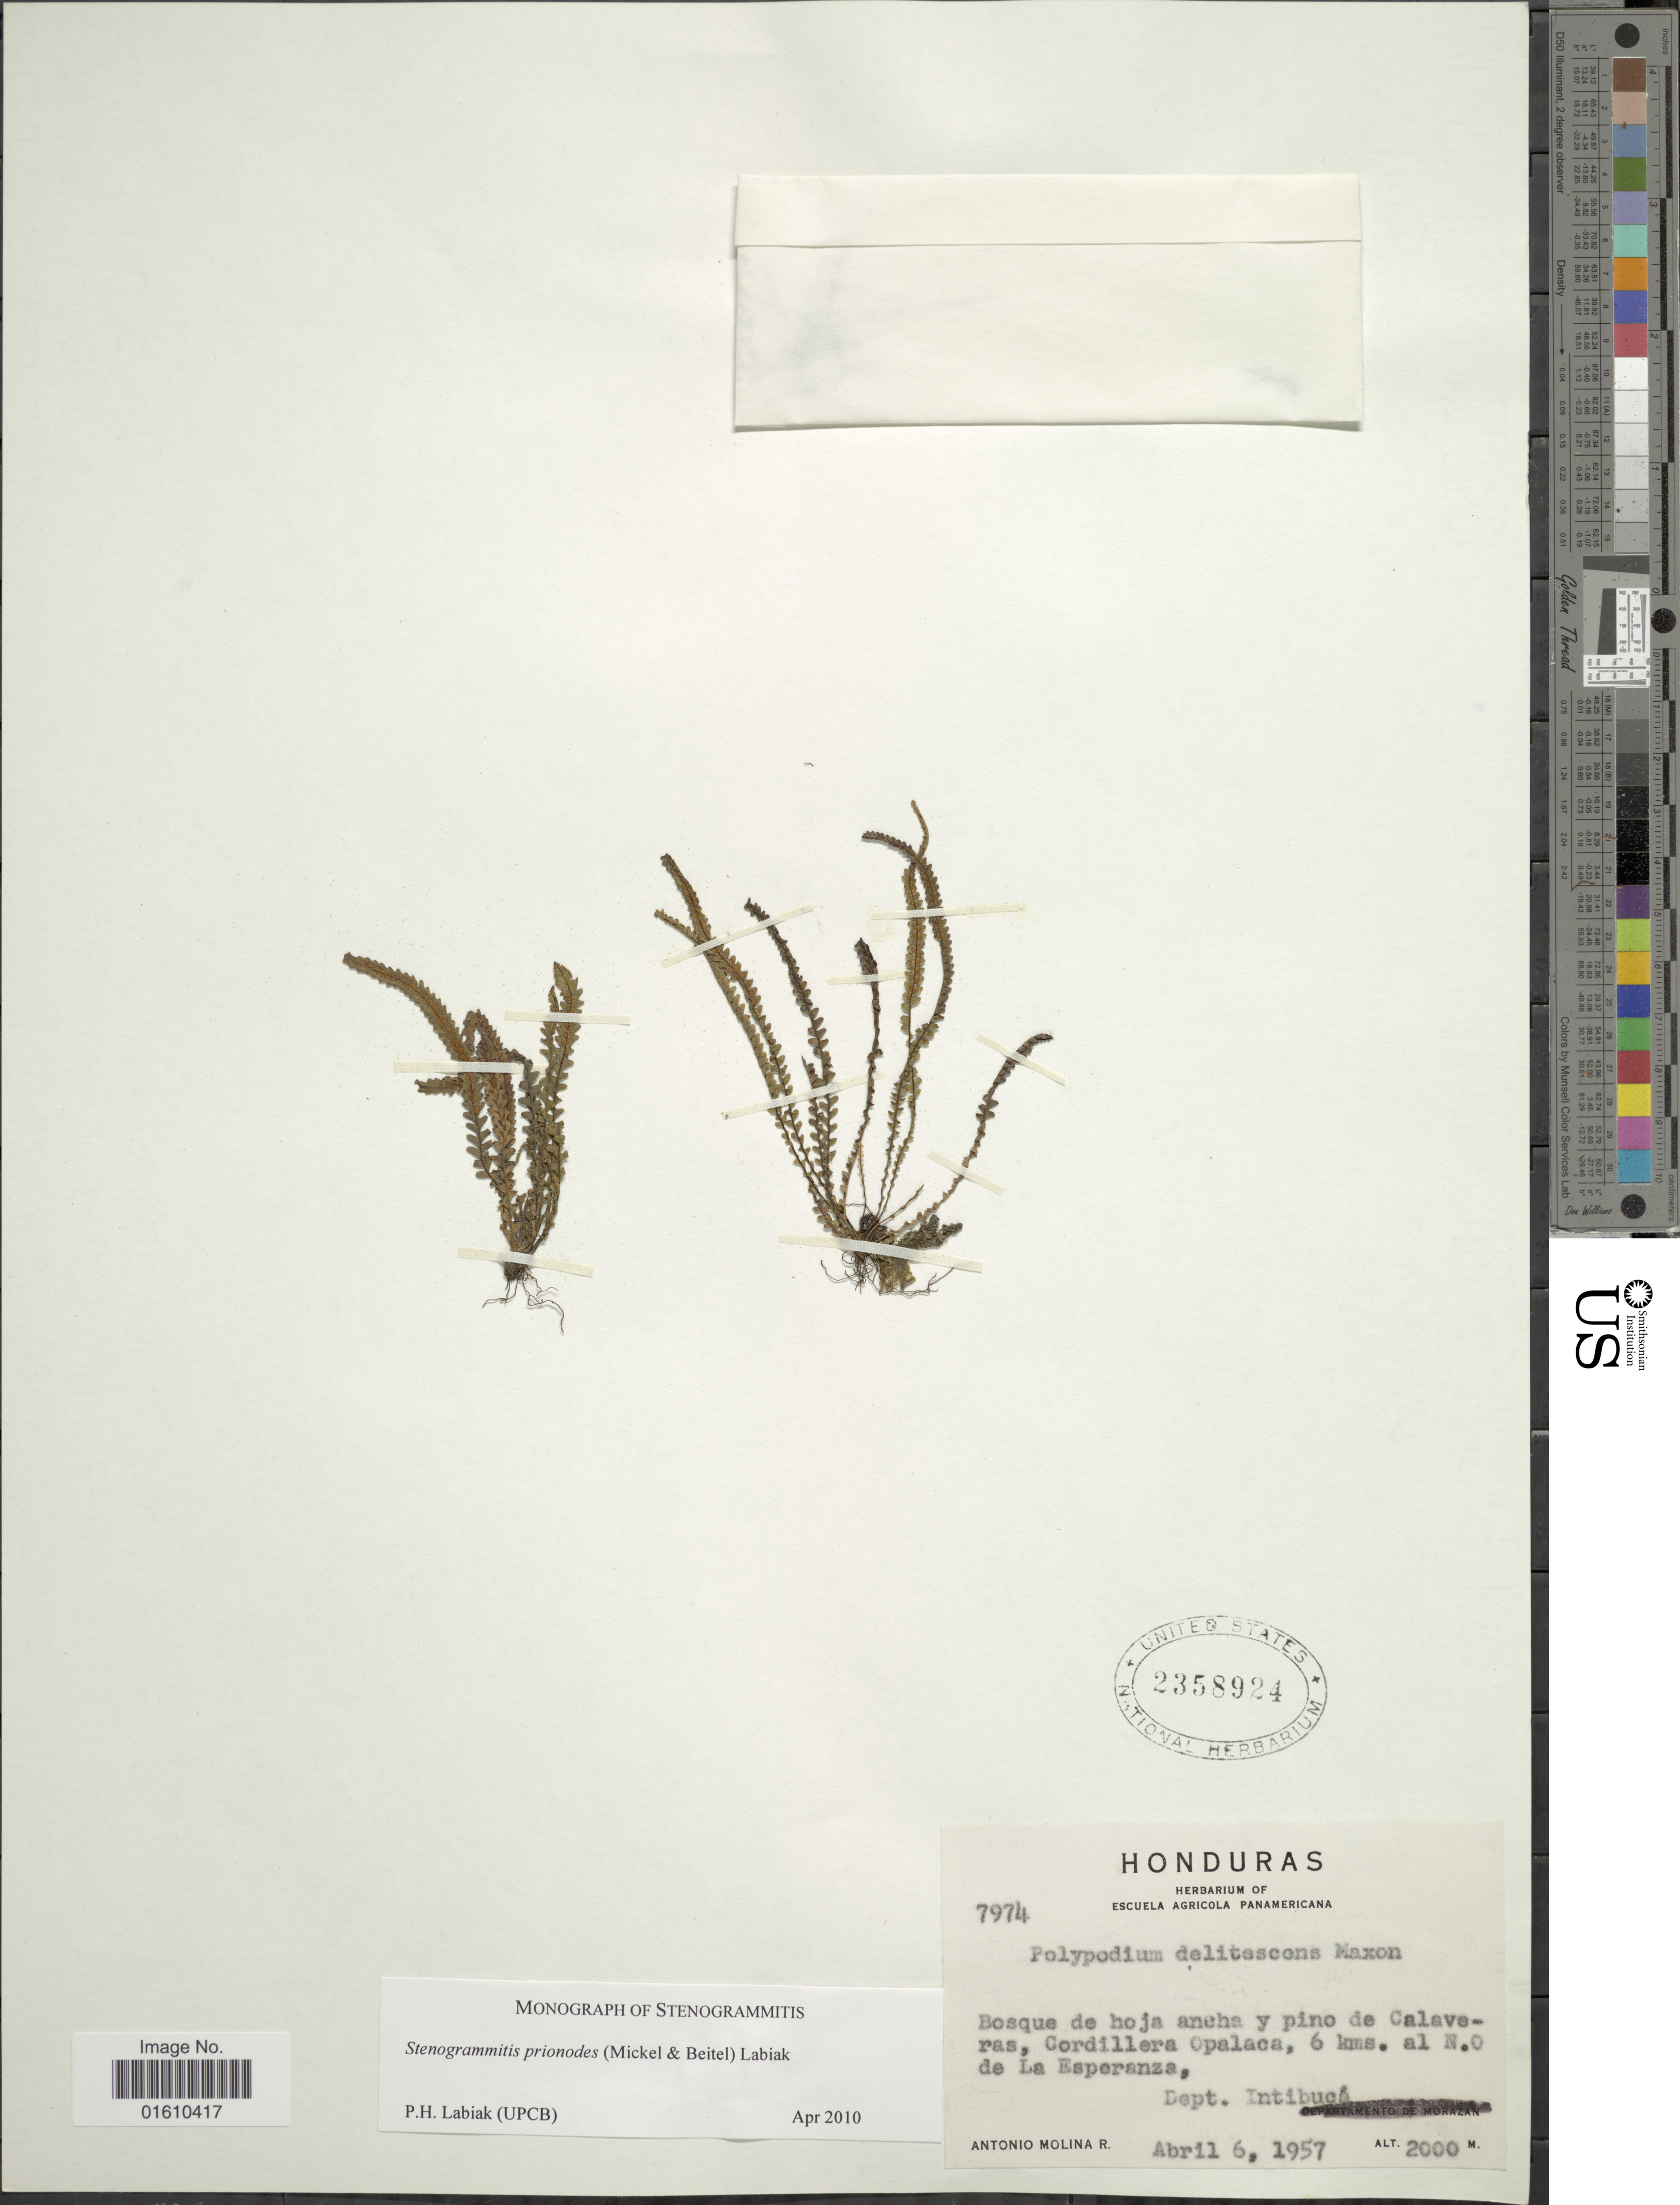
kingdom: Plantae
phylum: Tracheophyta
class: Polypodiopsida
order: Polypodiales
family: Polypodiaceae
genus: Stenogrammitis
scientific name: Stenogrammitis prionodes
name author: (Mickel & Beitel) Labiak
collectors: A. Molina R.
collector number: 7974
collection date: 1957-04-06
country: Honduras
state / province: Intibuca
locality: Bosque de hoja ancha y pino de Calaveras, Cordillera Opalaca, 6 kms. al N.O de La Esperanza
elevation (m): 2000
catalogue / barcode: US 2358924